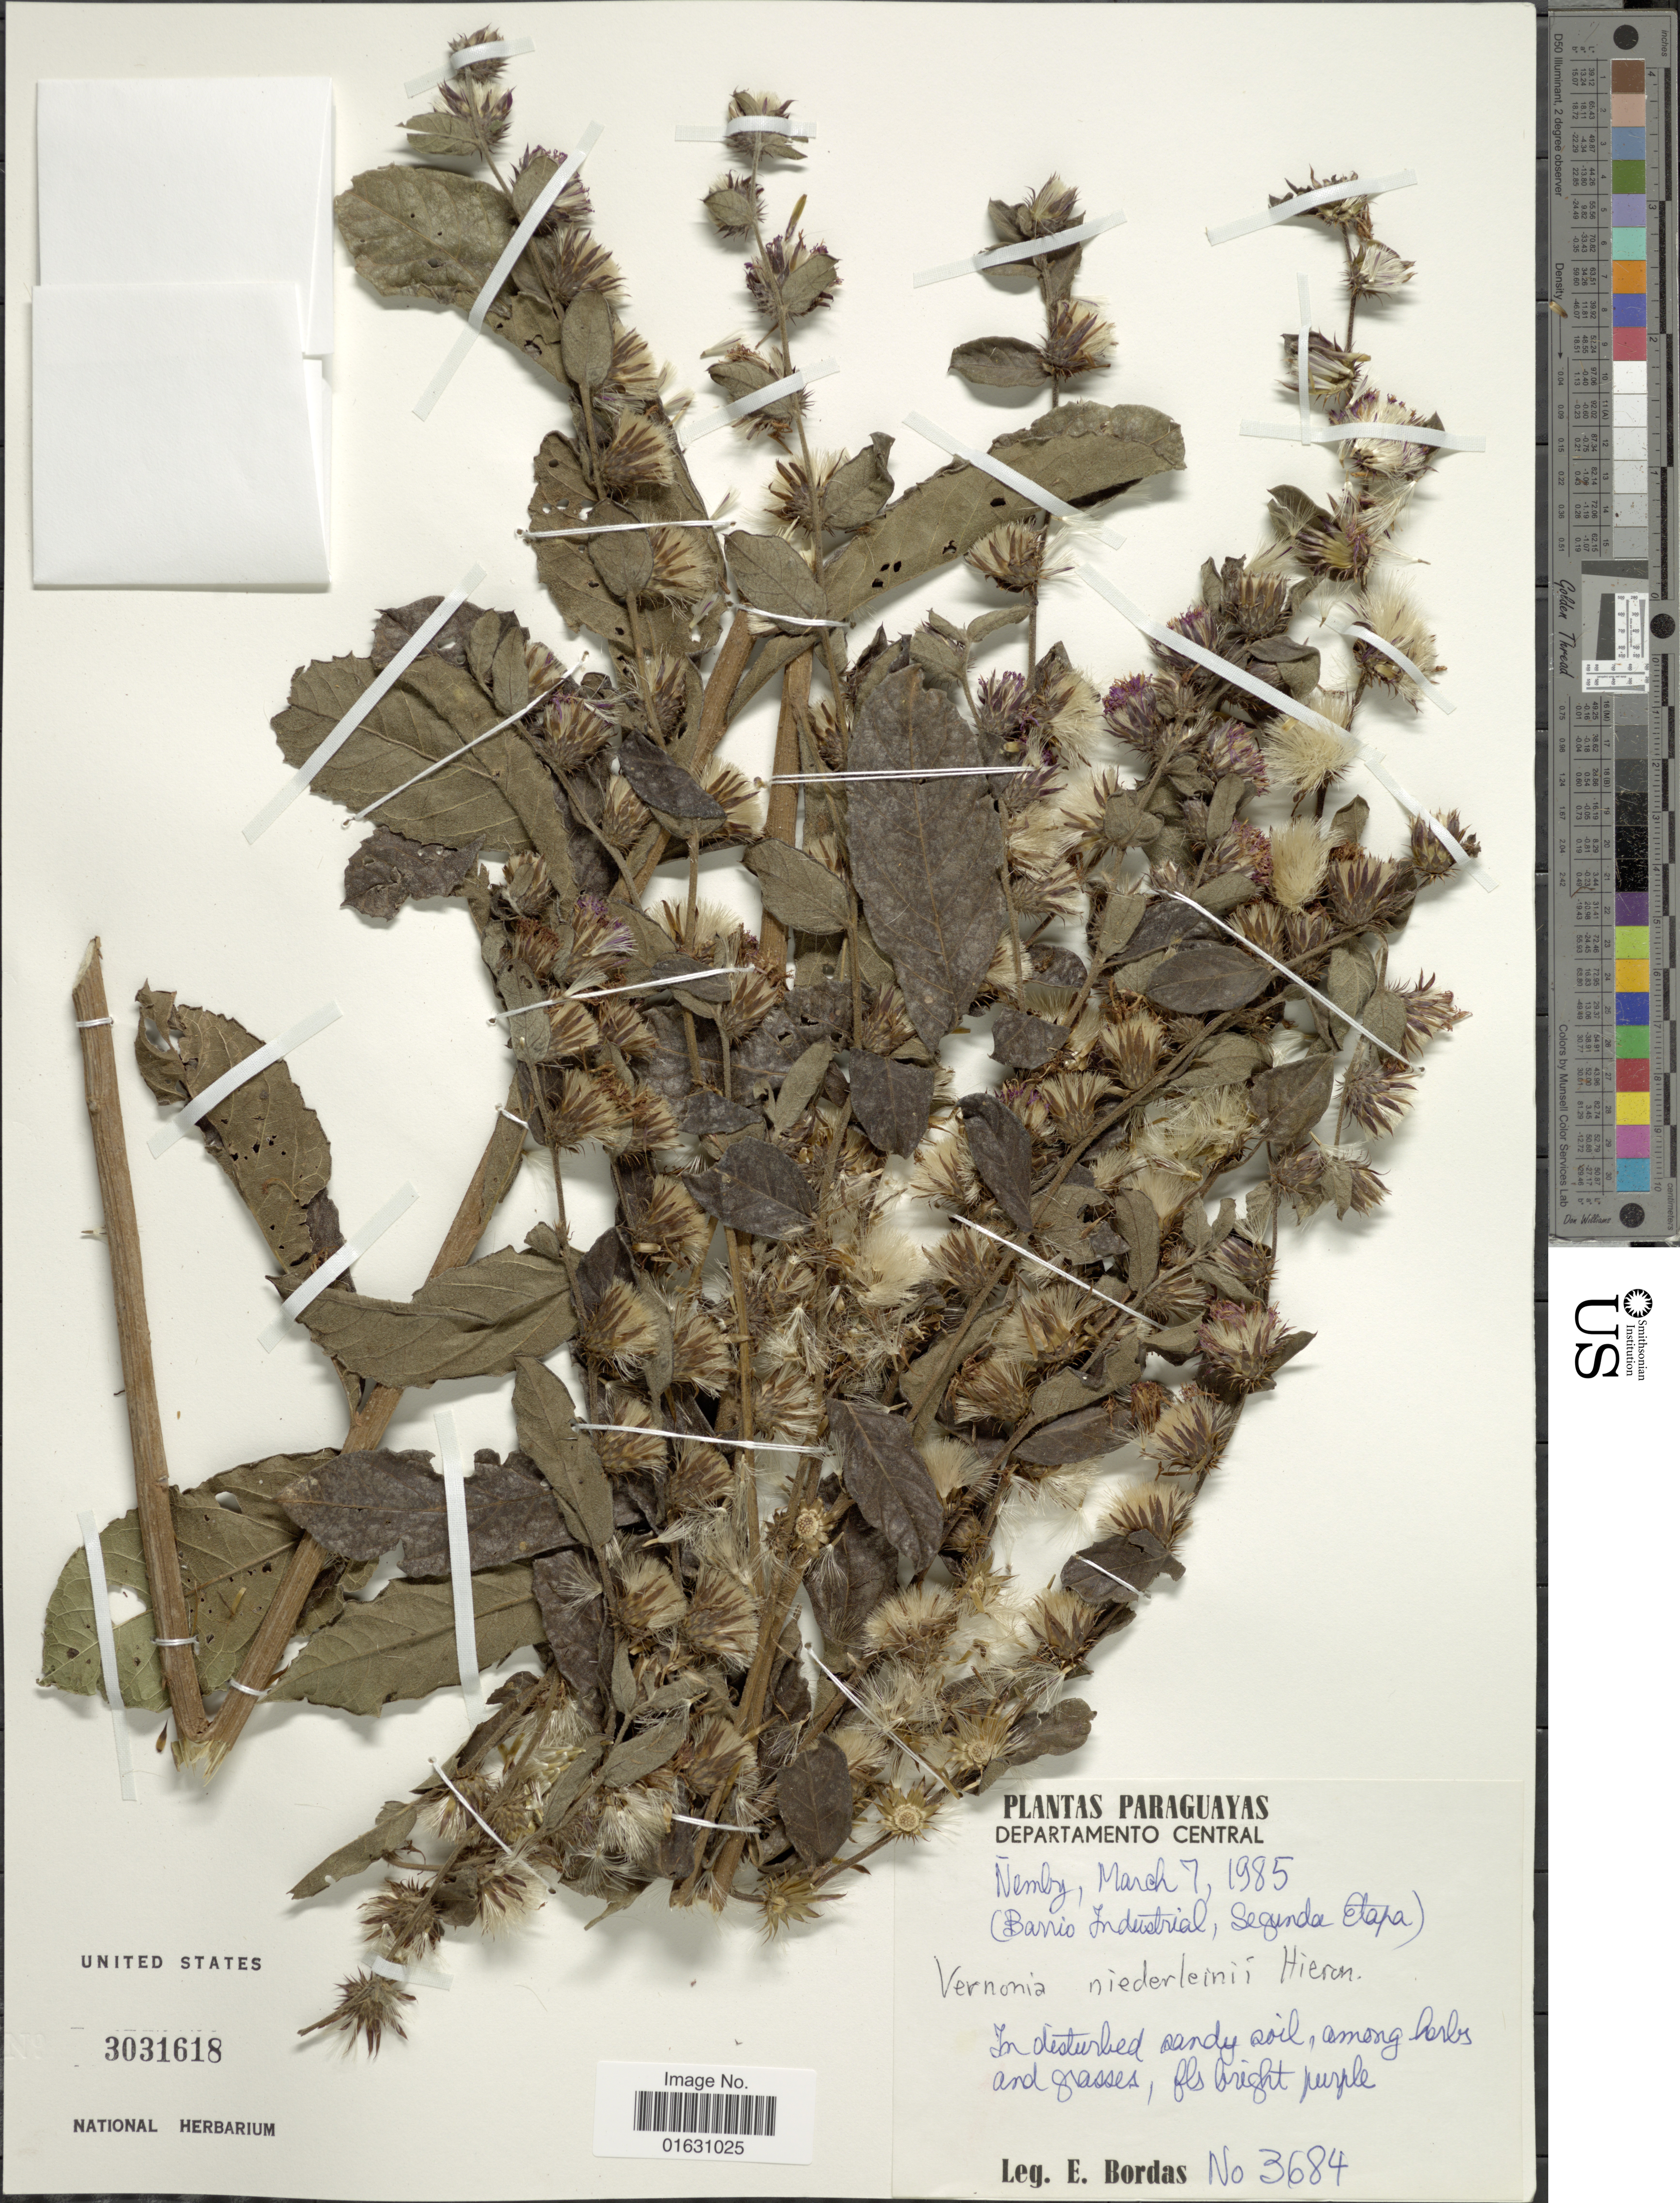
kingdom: Plantae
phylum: Tracheophyta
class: Magnoliopsida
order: Asterales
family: Asteraceae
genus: Lessingianthus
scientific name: Lessingianthus niederleinii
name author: (Hieron.) H. Rob.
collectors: E. Bordas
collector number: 3684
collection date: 1985-03-07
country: Paraguay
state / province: Central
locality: Departamento Central. Ñemby. (Barrio Industrial, Segunda Etapa).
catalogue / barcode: US 3031618